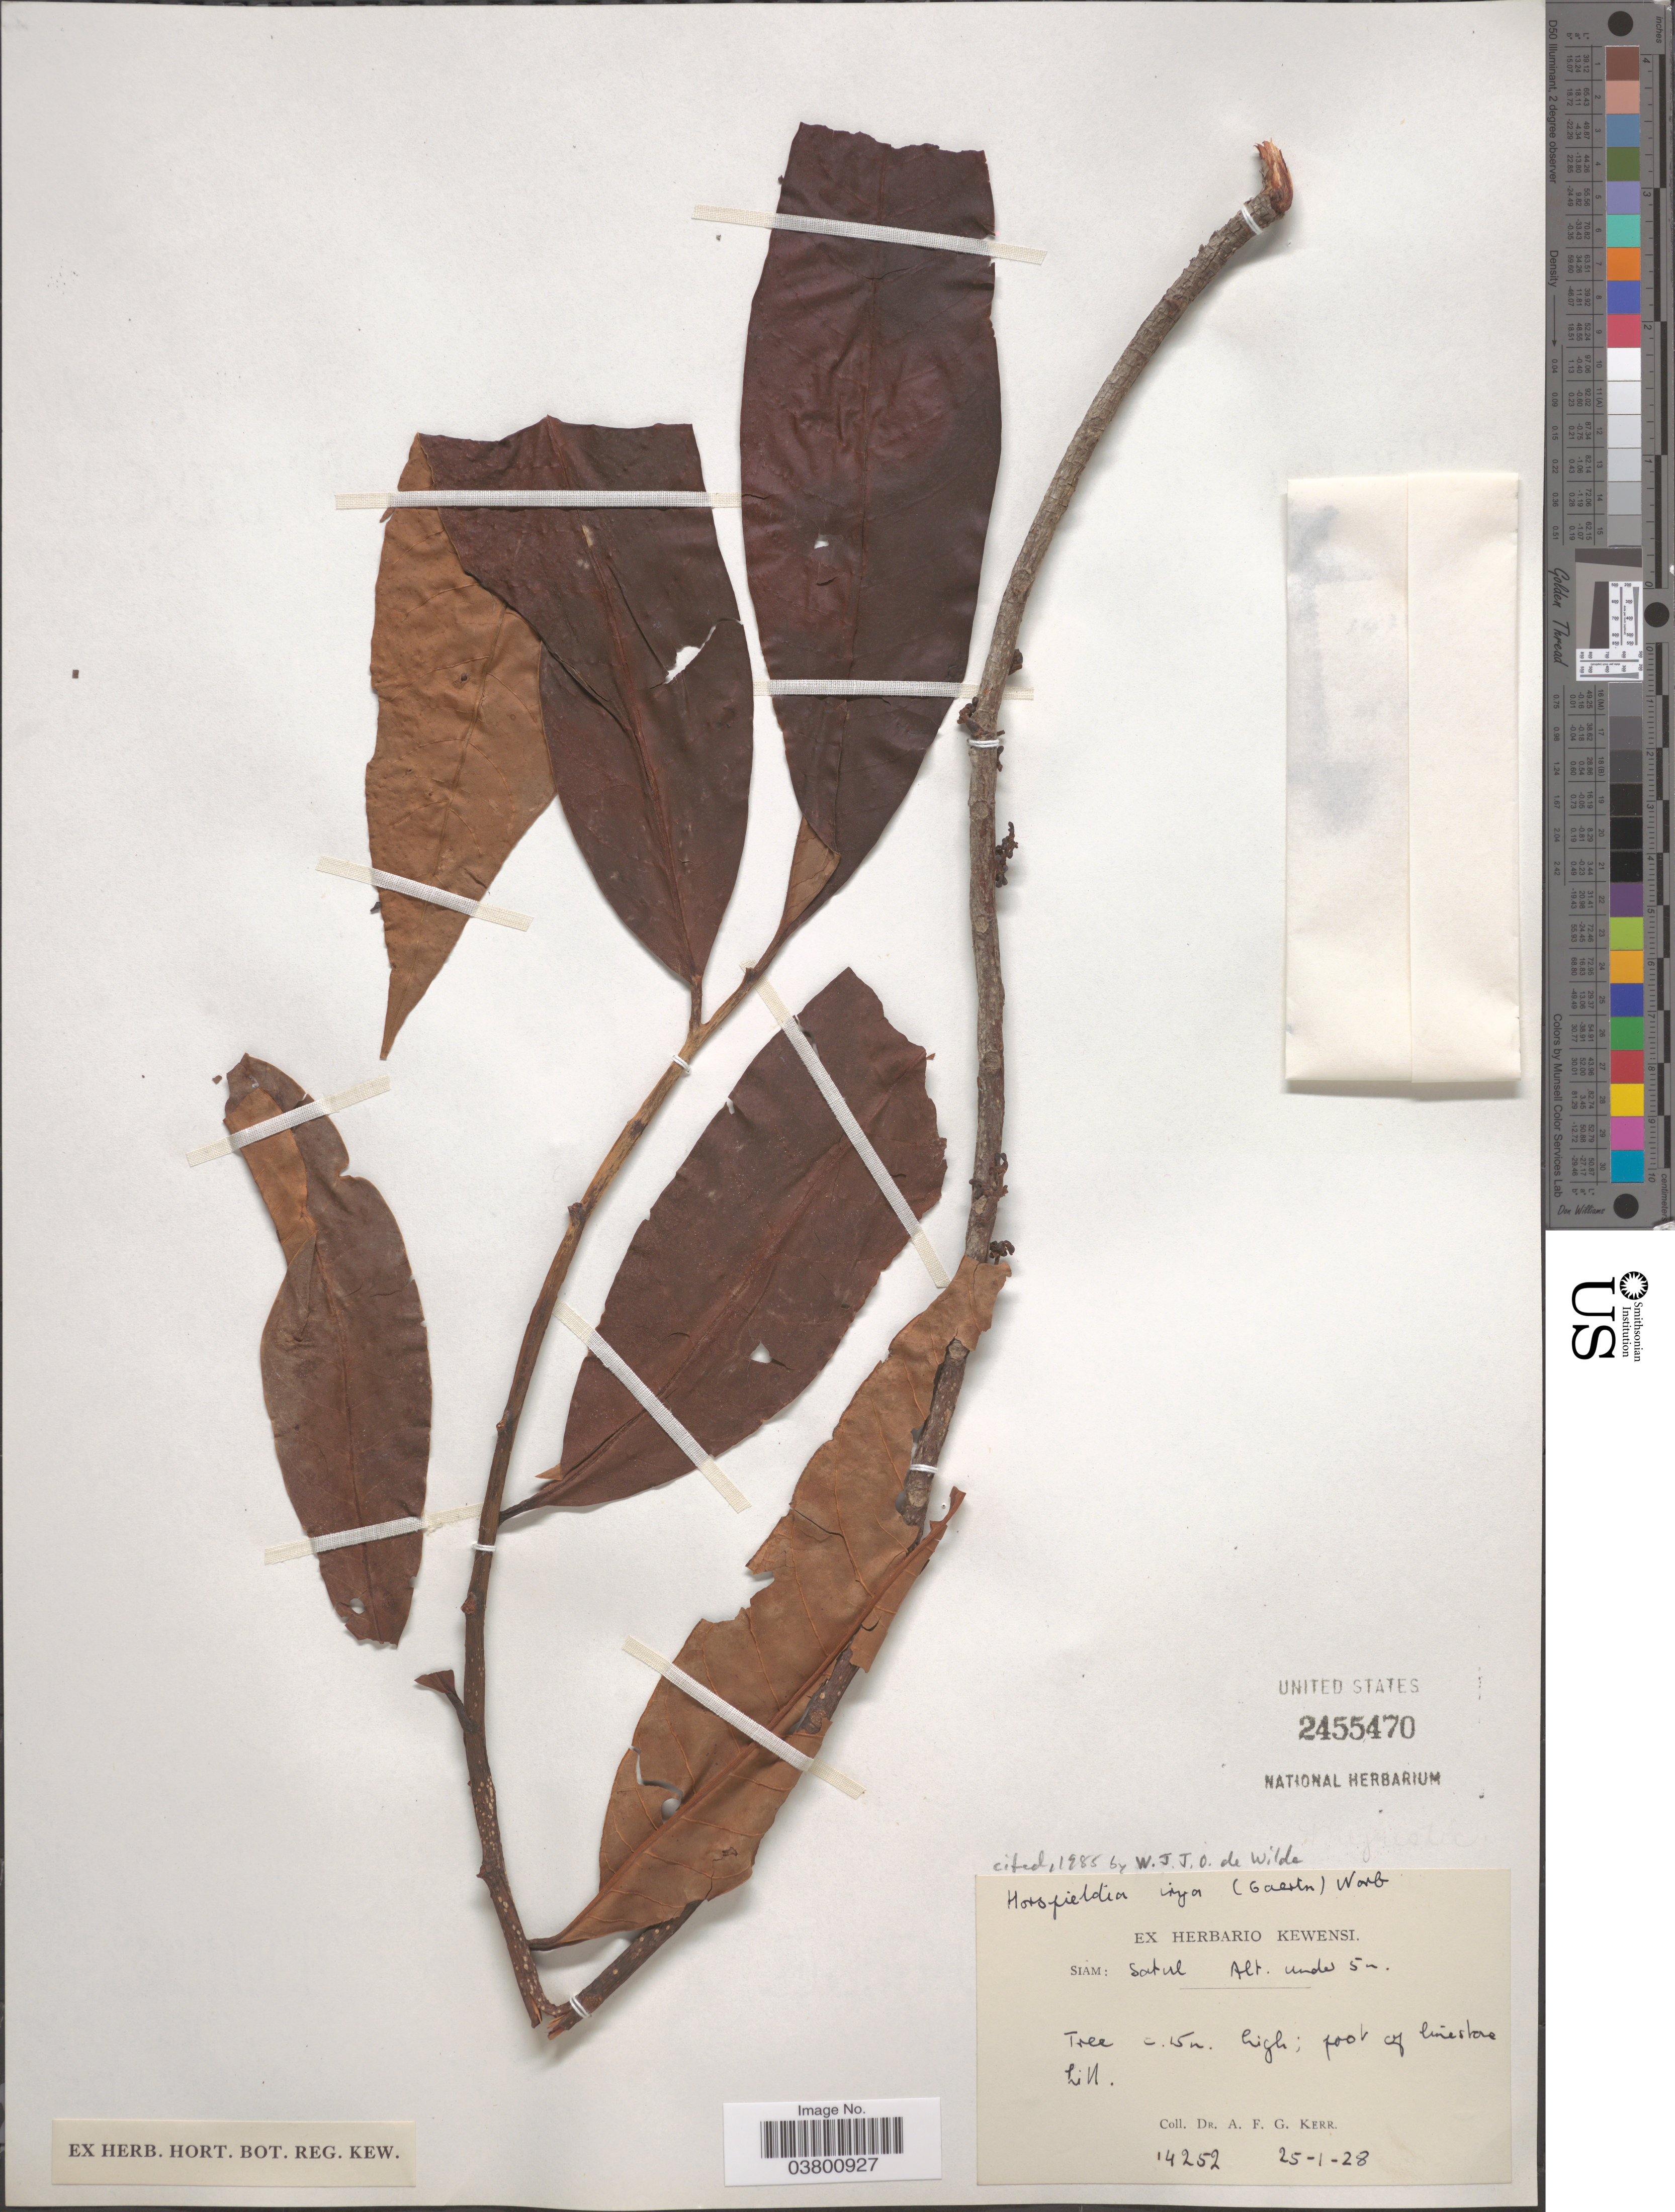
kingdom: Plantae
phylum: Tracheophyta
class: Magnoliopsida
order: Magnoliales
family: Myristicaceae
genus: Horsfieldia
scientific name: Horsfieldia irya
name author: (Gaertn.) Warb.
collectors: A. F. G. Kerr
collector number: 14252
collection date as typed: Transcribed d/m/y: 25/1/28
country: Thailand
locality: Siam: Satul.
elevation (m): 5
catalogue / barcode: US 2455470